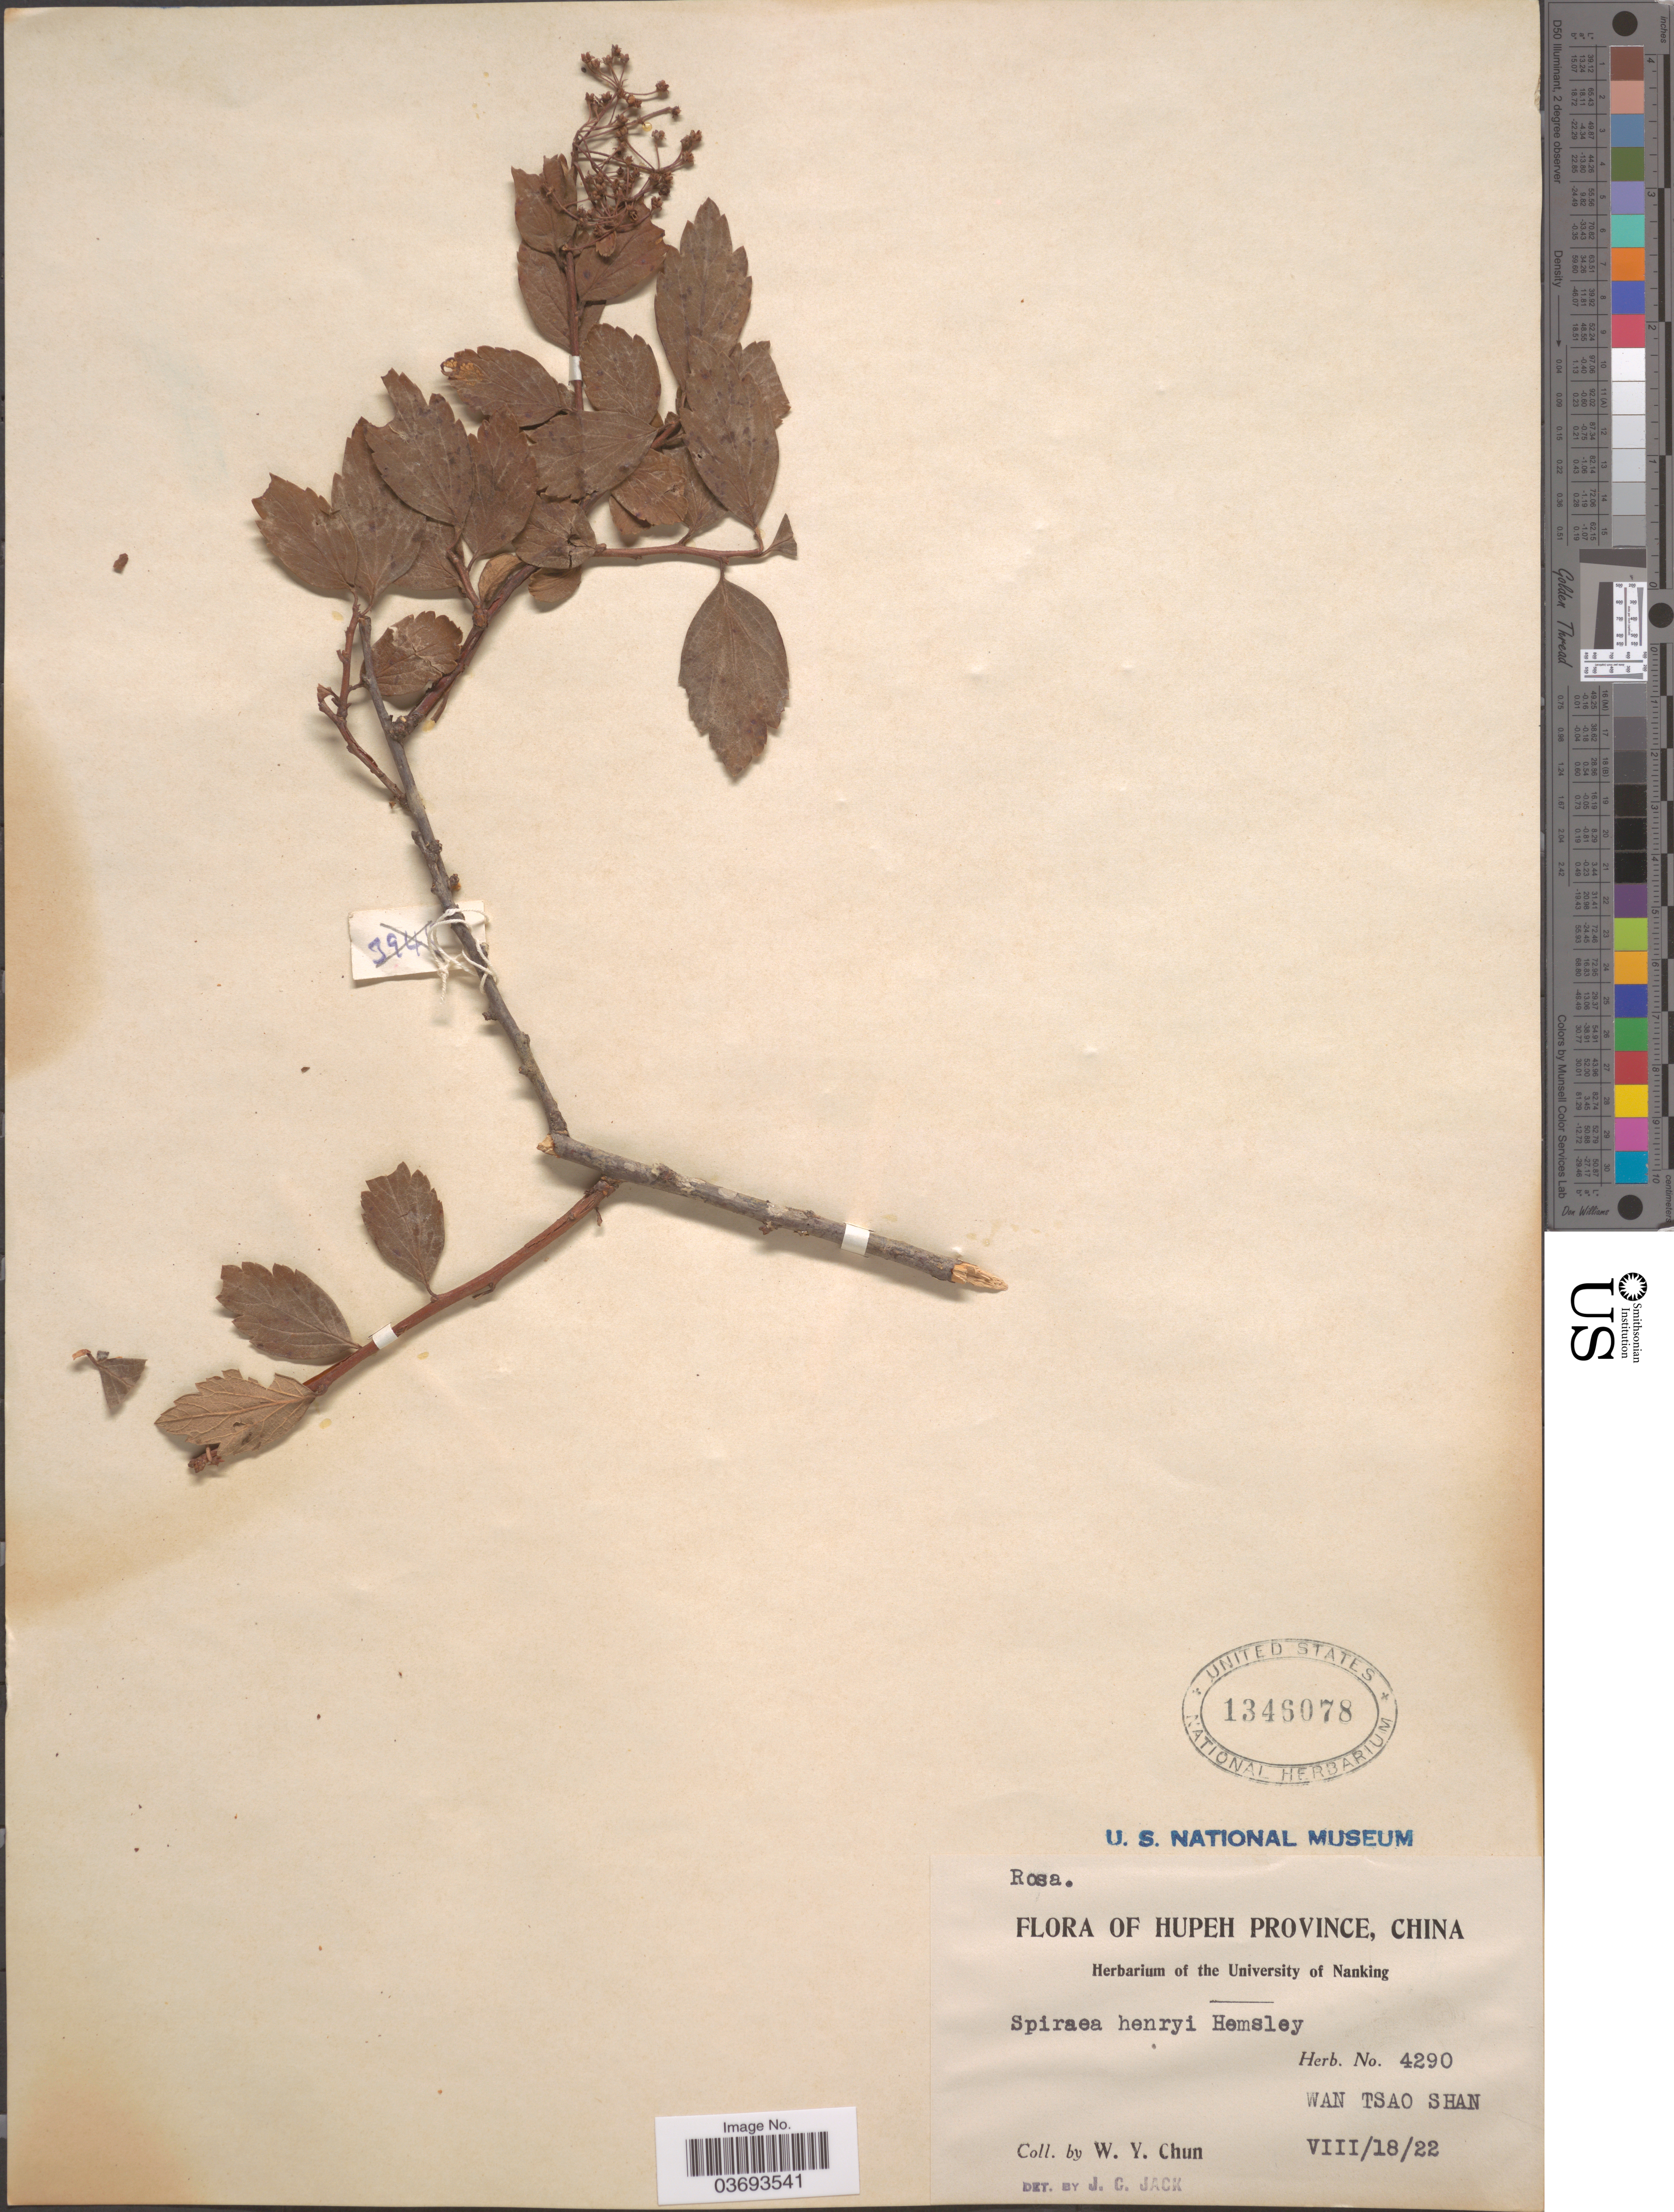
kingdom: Plantae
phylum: Tracheophyta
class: Magnoliopsida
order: Rosales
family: Rosaceae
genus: Spiraea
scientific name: Spiraea henryi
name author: Hemsl.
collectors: W. Y. Chun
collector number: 4290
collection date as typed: Transcribed d/m/y: 18/8/22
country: China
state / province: Hubei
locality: Hupeh Province. Wan Tsao Shan.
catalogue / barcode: US 1346078